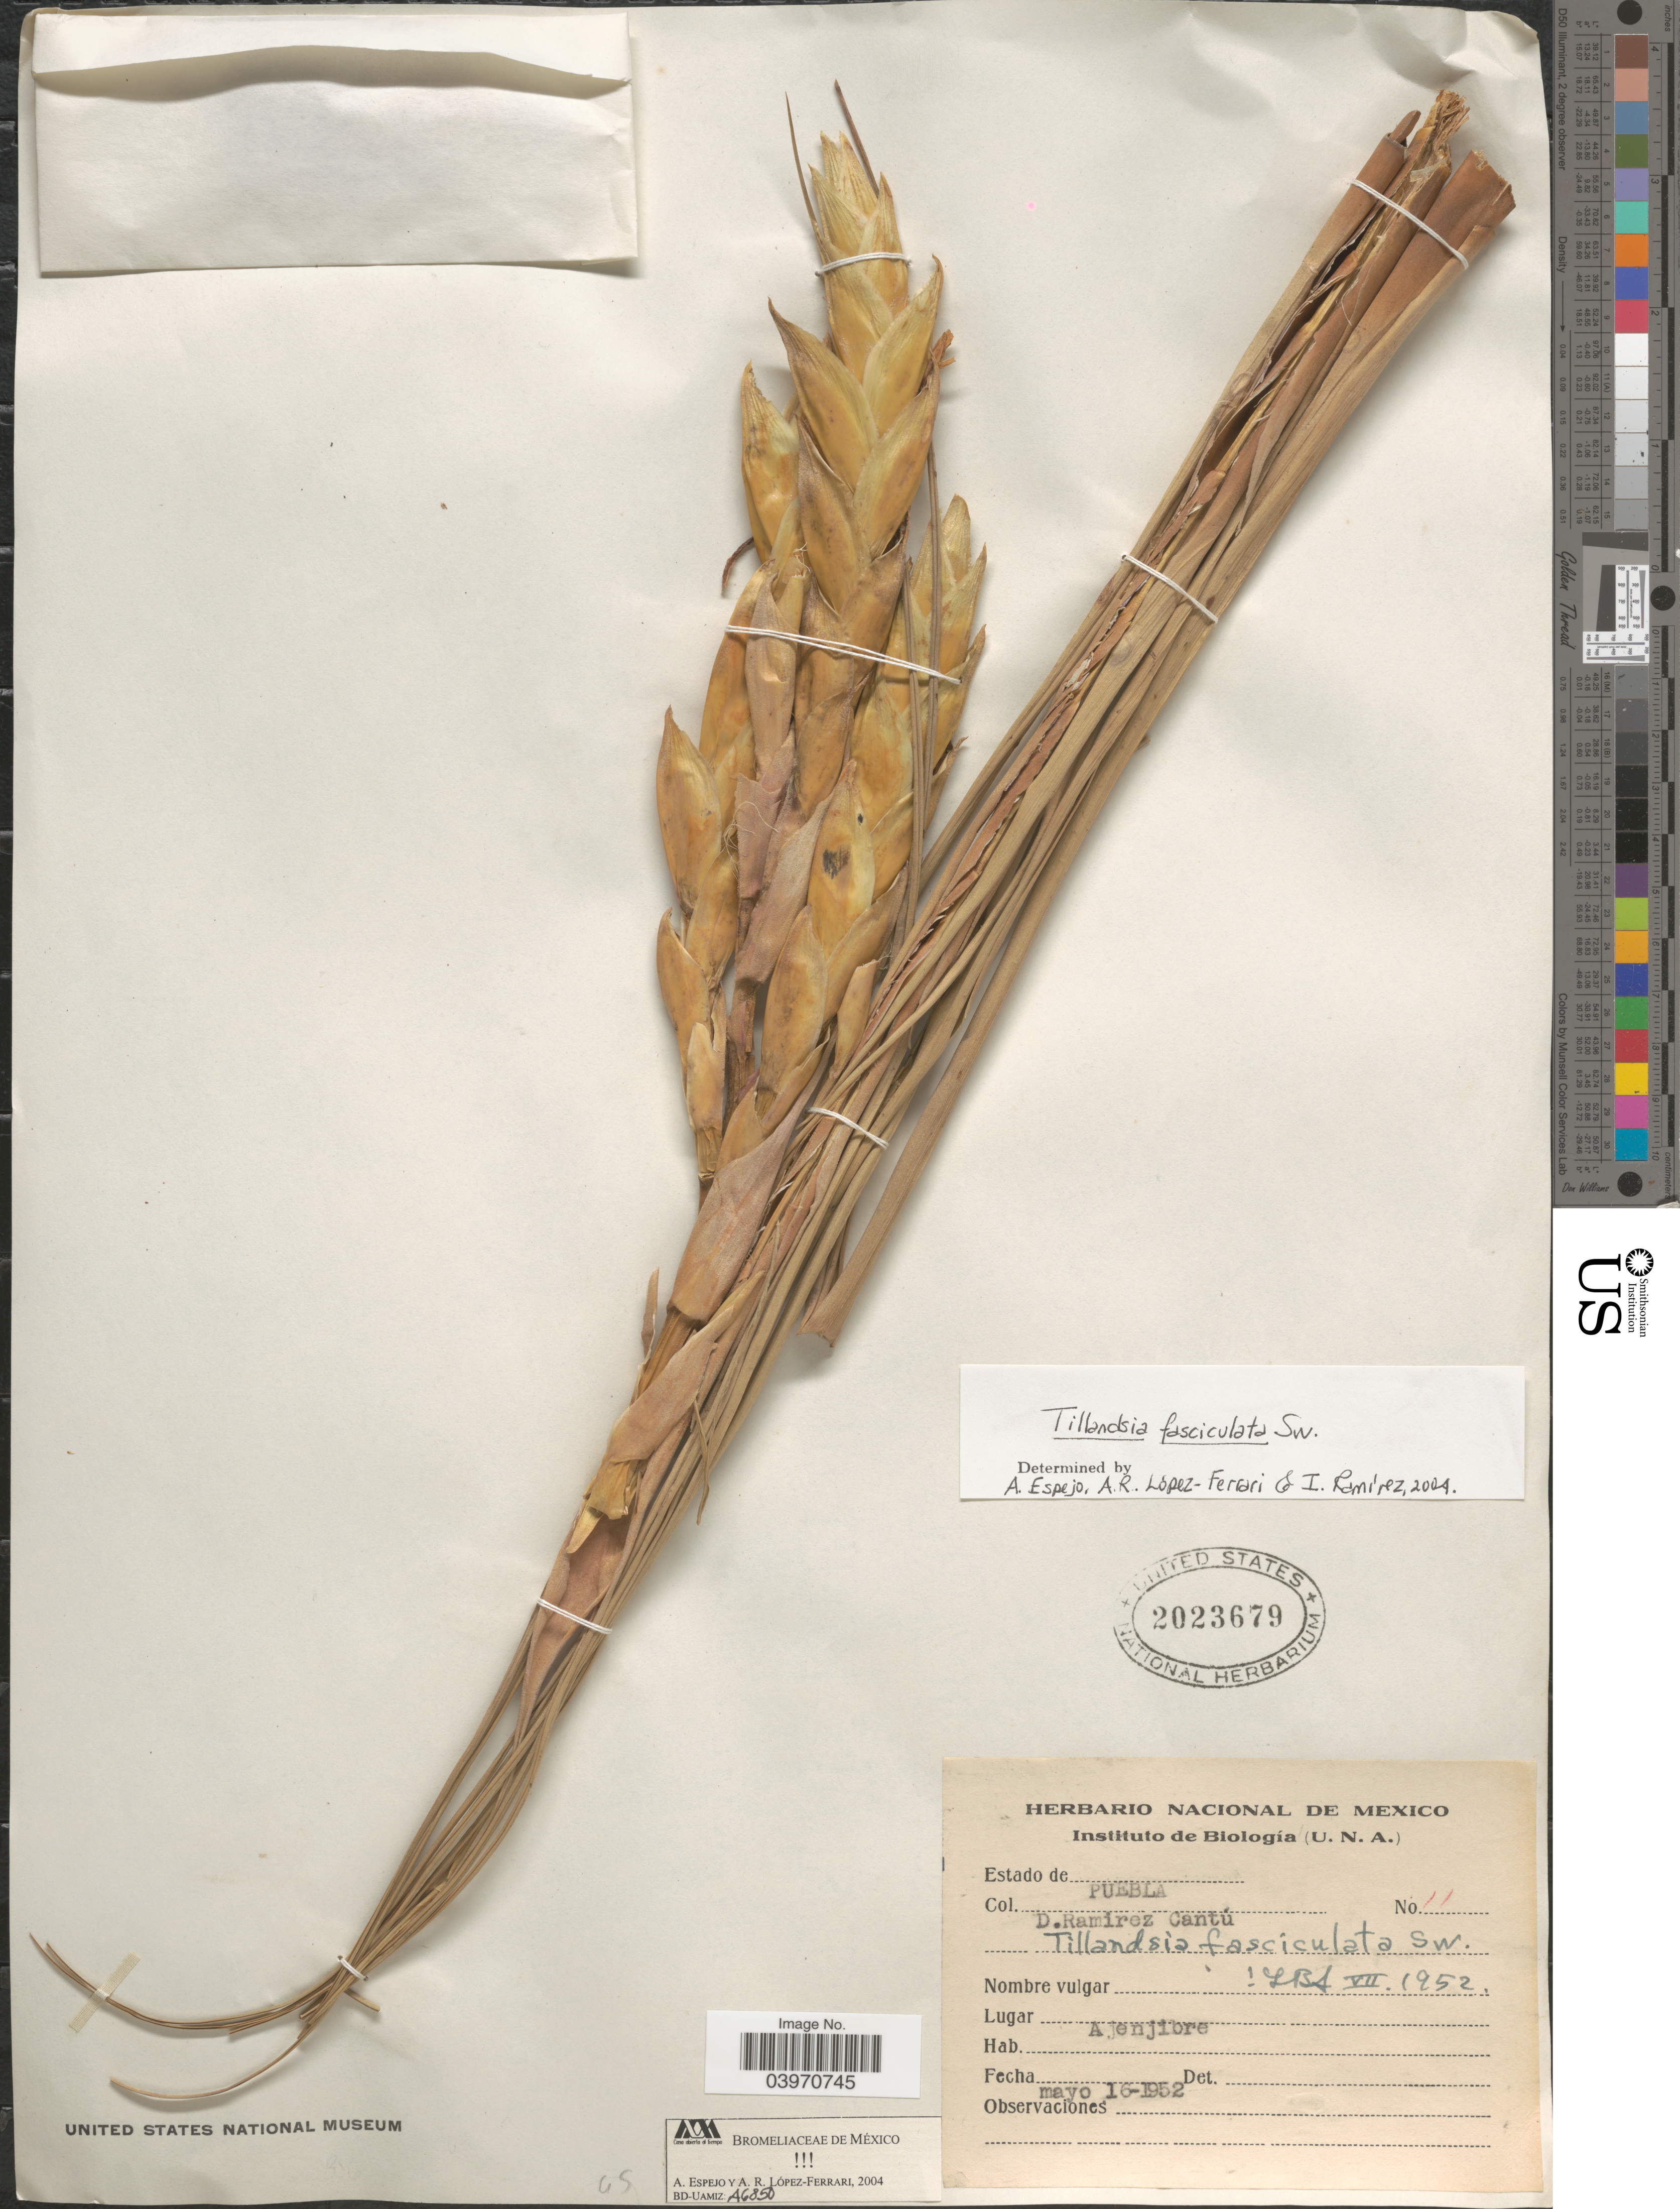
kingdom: Plantae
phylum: Tracheophyta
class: Liliopsida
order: Poales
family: Bromeliaceae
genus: Tillandsia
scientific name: Tillandsia fasciculata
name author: Sw.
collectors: D. Ramírez C.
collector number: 11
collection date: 1952-05-16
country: Mexico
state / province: Puebla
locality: Ajenjibre.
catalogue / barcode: US 2023679